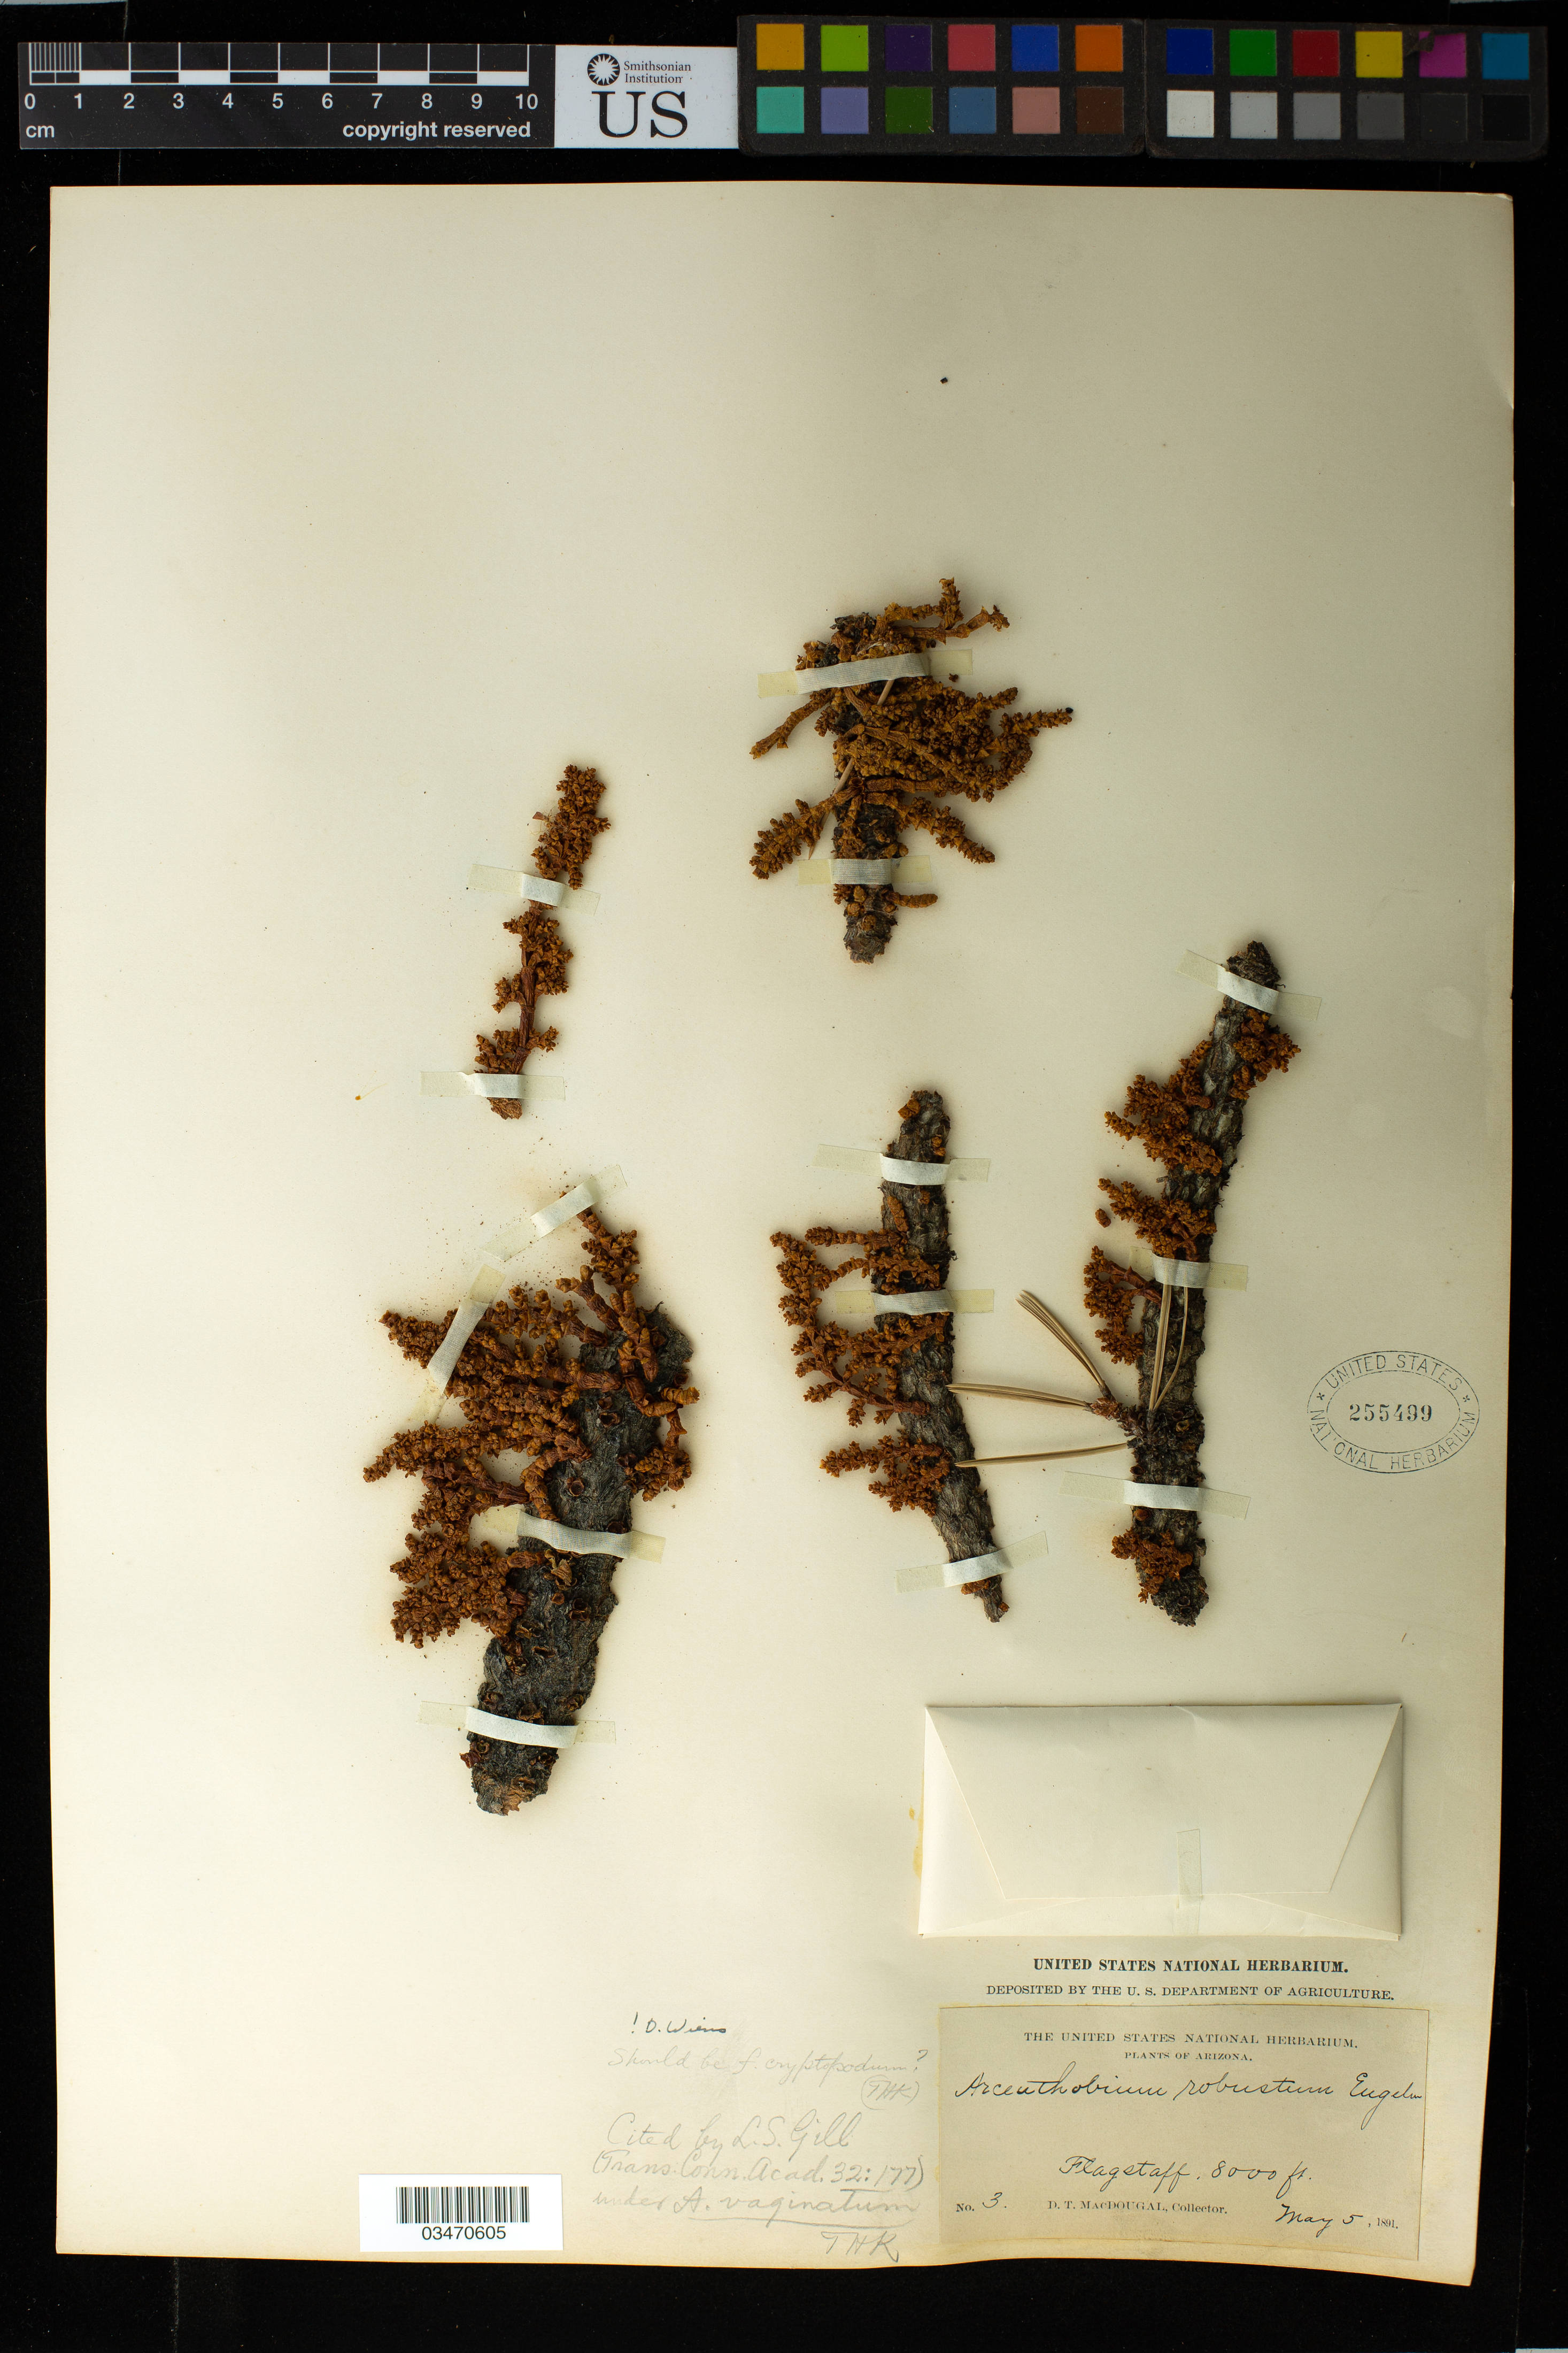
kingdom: Plantae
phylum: Tracheophyta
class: Magnoliopsida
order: Santalales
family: Viscaceae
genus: Arceuthobium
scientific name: Arceuthobium vaginatum f. cryptopodum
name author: (Engelm.) L.S. Gill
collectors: D. McDougal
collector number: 3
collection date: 1891-05-05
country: United States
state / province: Arizona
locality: Flaggstaff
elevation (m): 2438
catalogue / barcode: US 255499